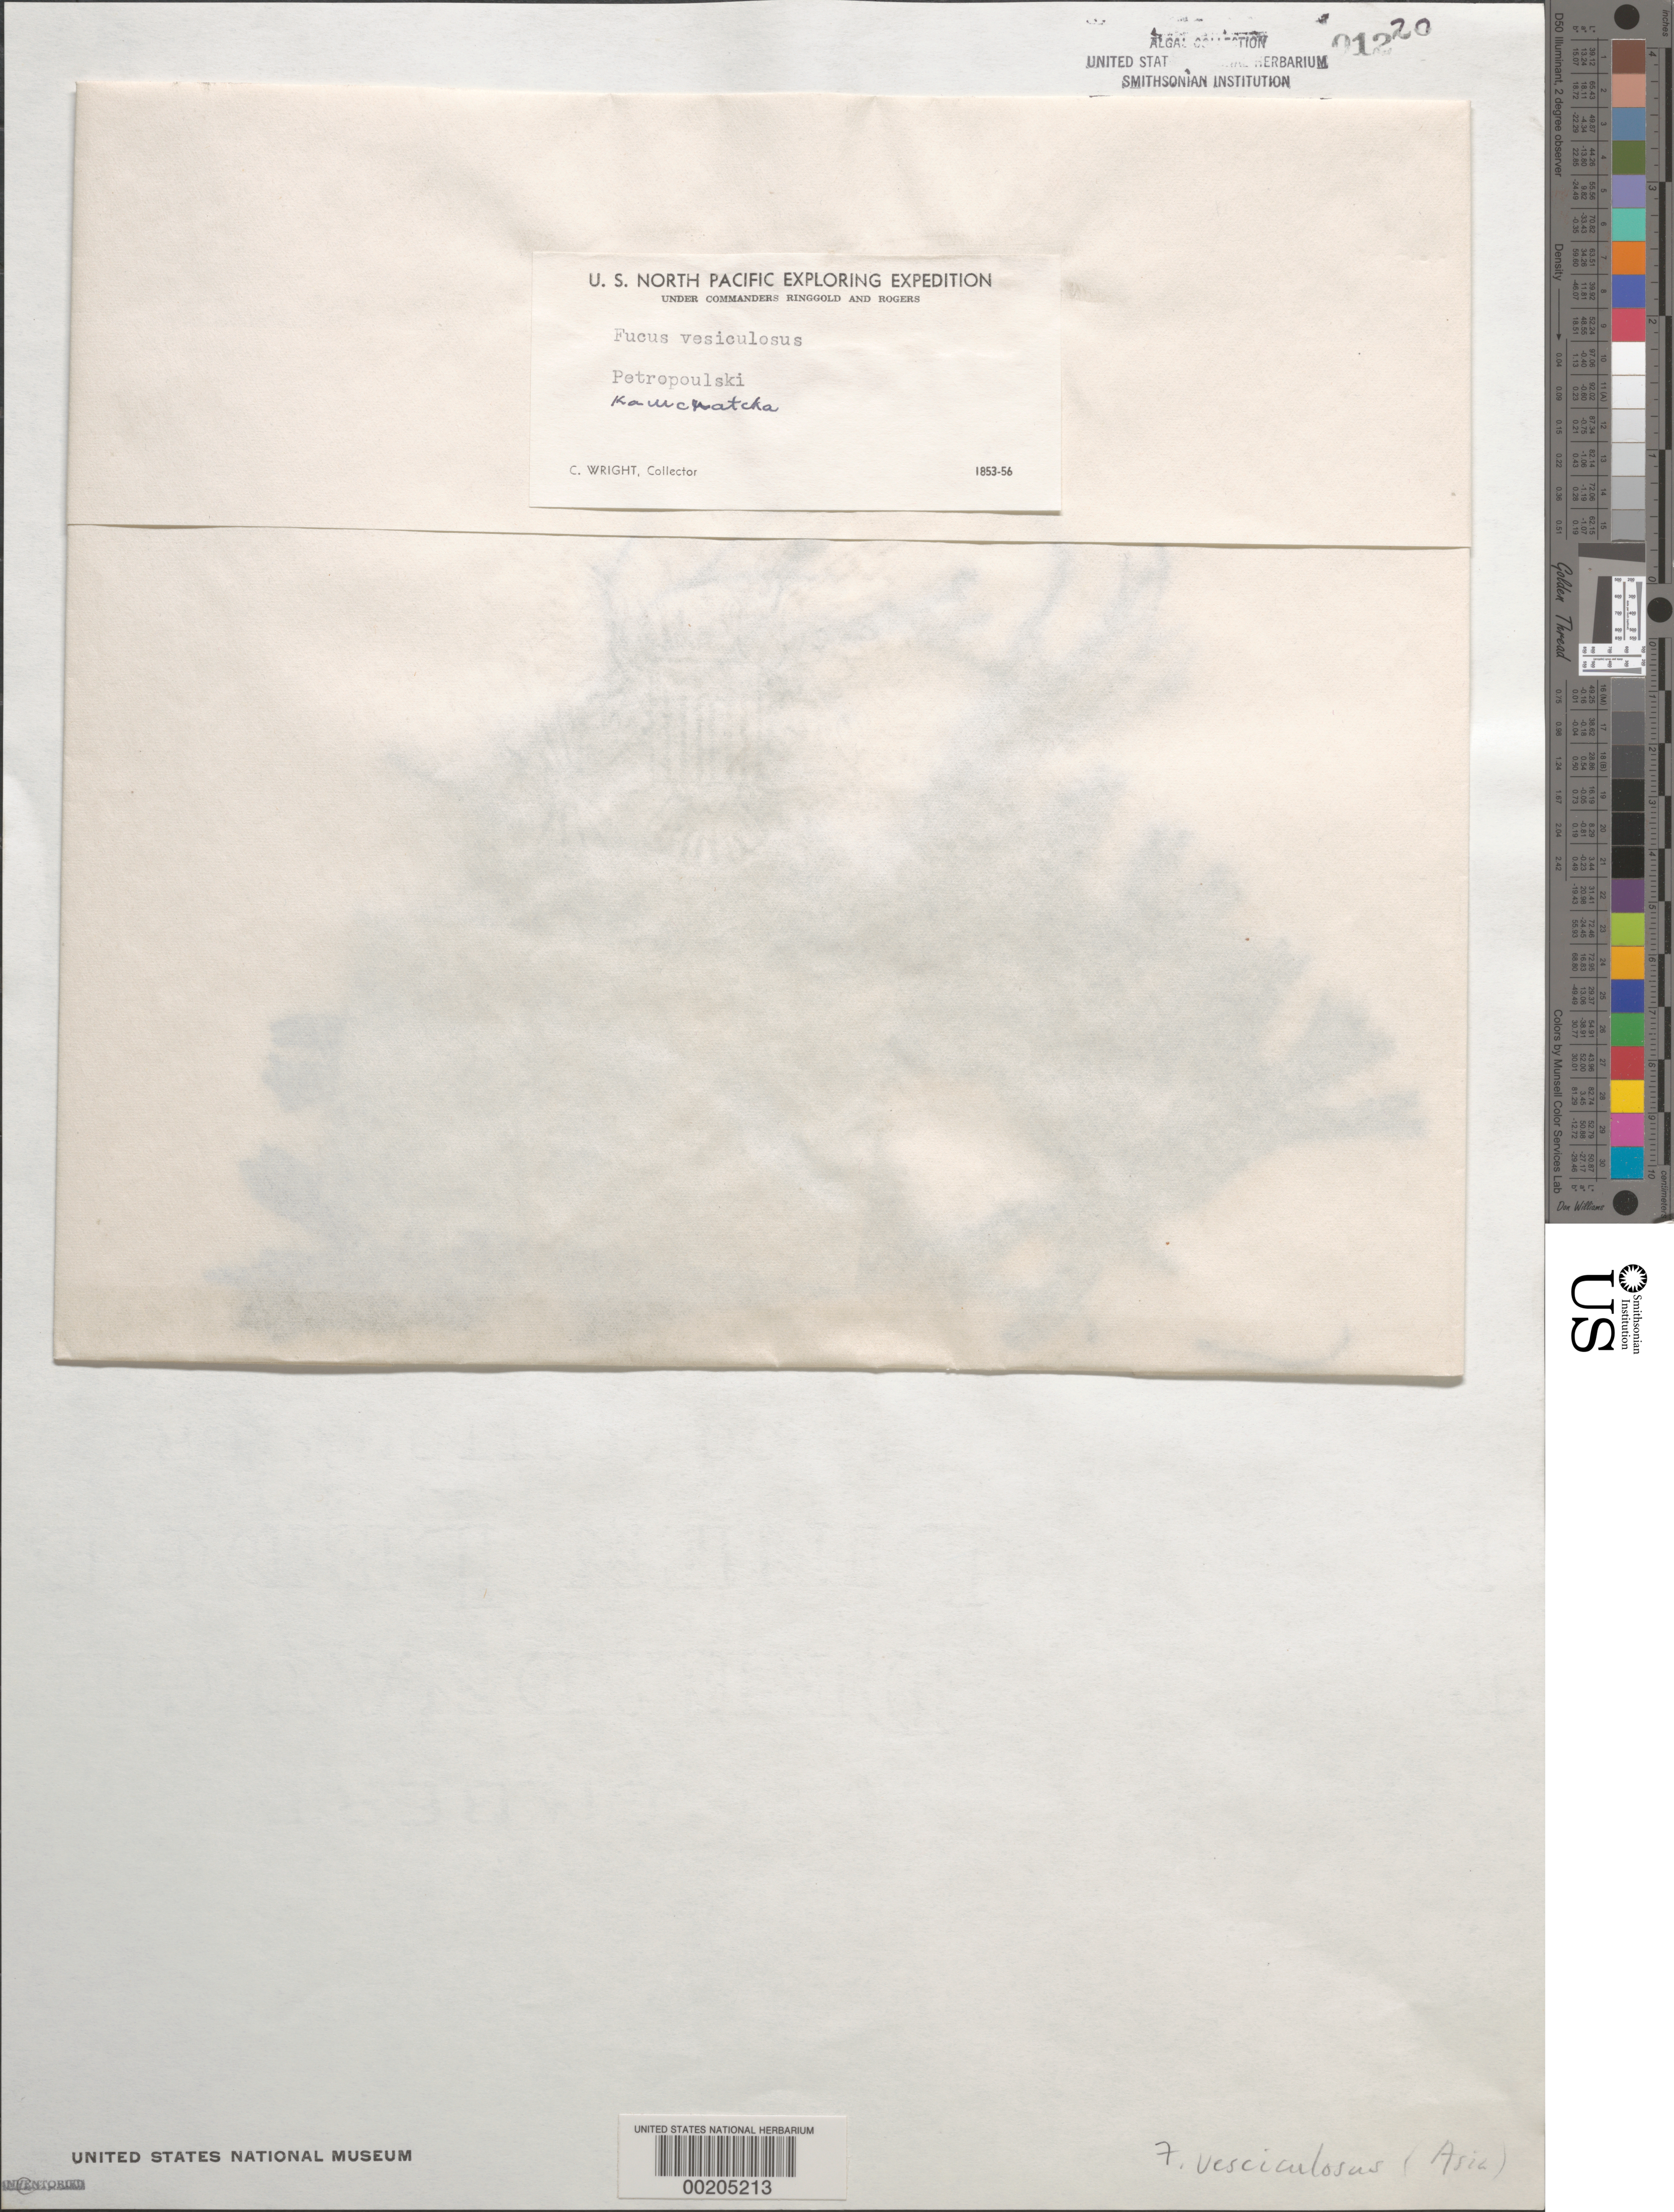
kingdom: Chromista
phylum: Ochrophyta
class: Phaeophyceae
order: Fucales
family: Fucaceae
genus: Fucus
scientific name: Fucus vesiculosus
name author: L.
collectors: C. Wright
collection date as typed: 09 Jul 1855 TO 12 Jul 1855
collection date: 1855-07-09/1855-07-12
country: Russian Federation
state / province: Kamchatka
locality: Petropavlovsk-Kamchatsky (Petropaulski)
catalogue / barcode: US 1220